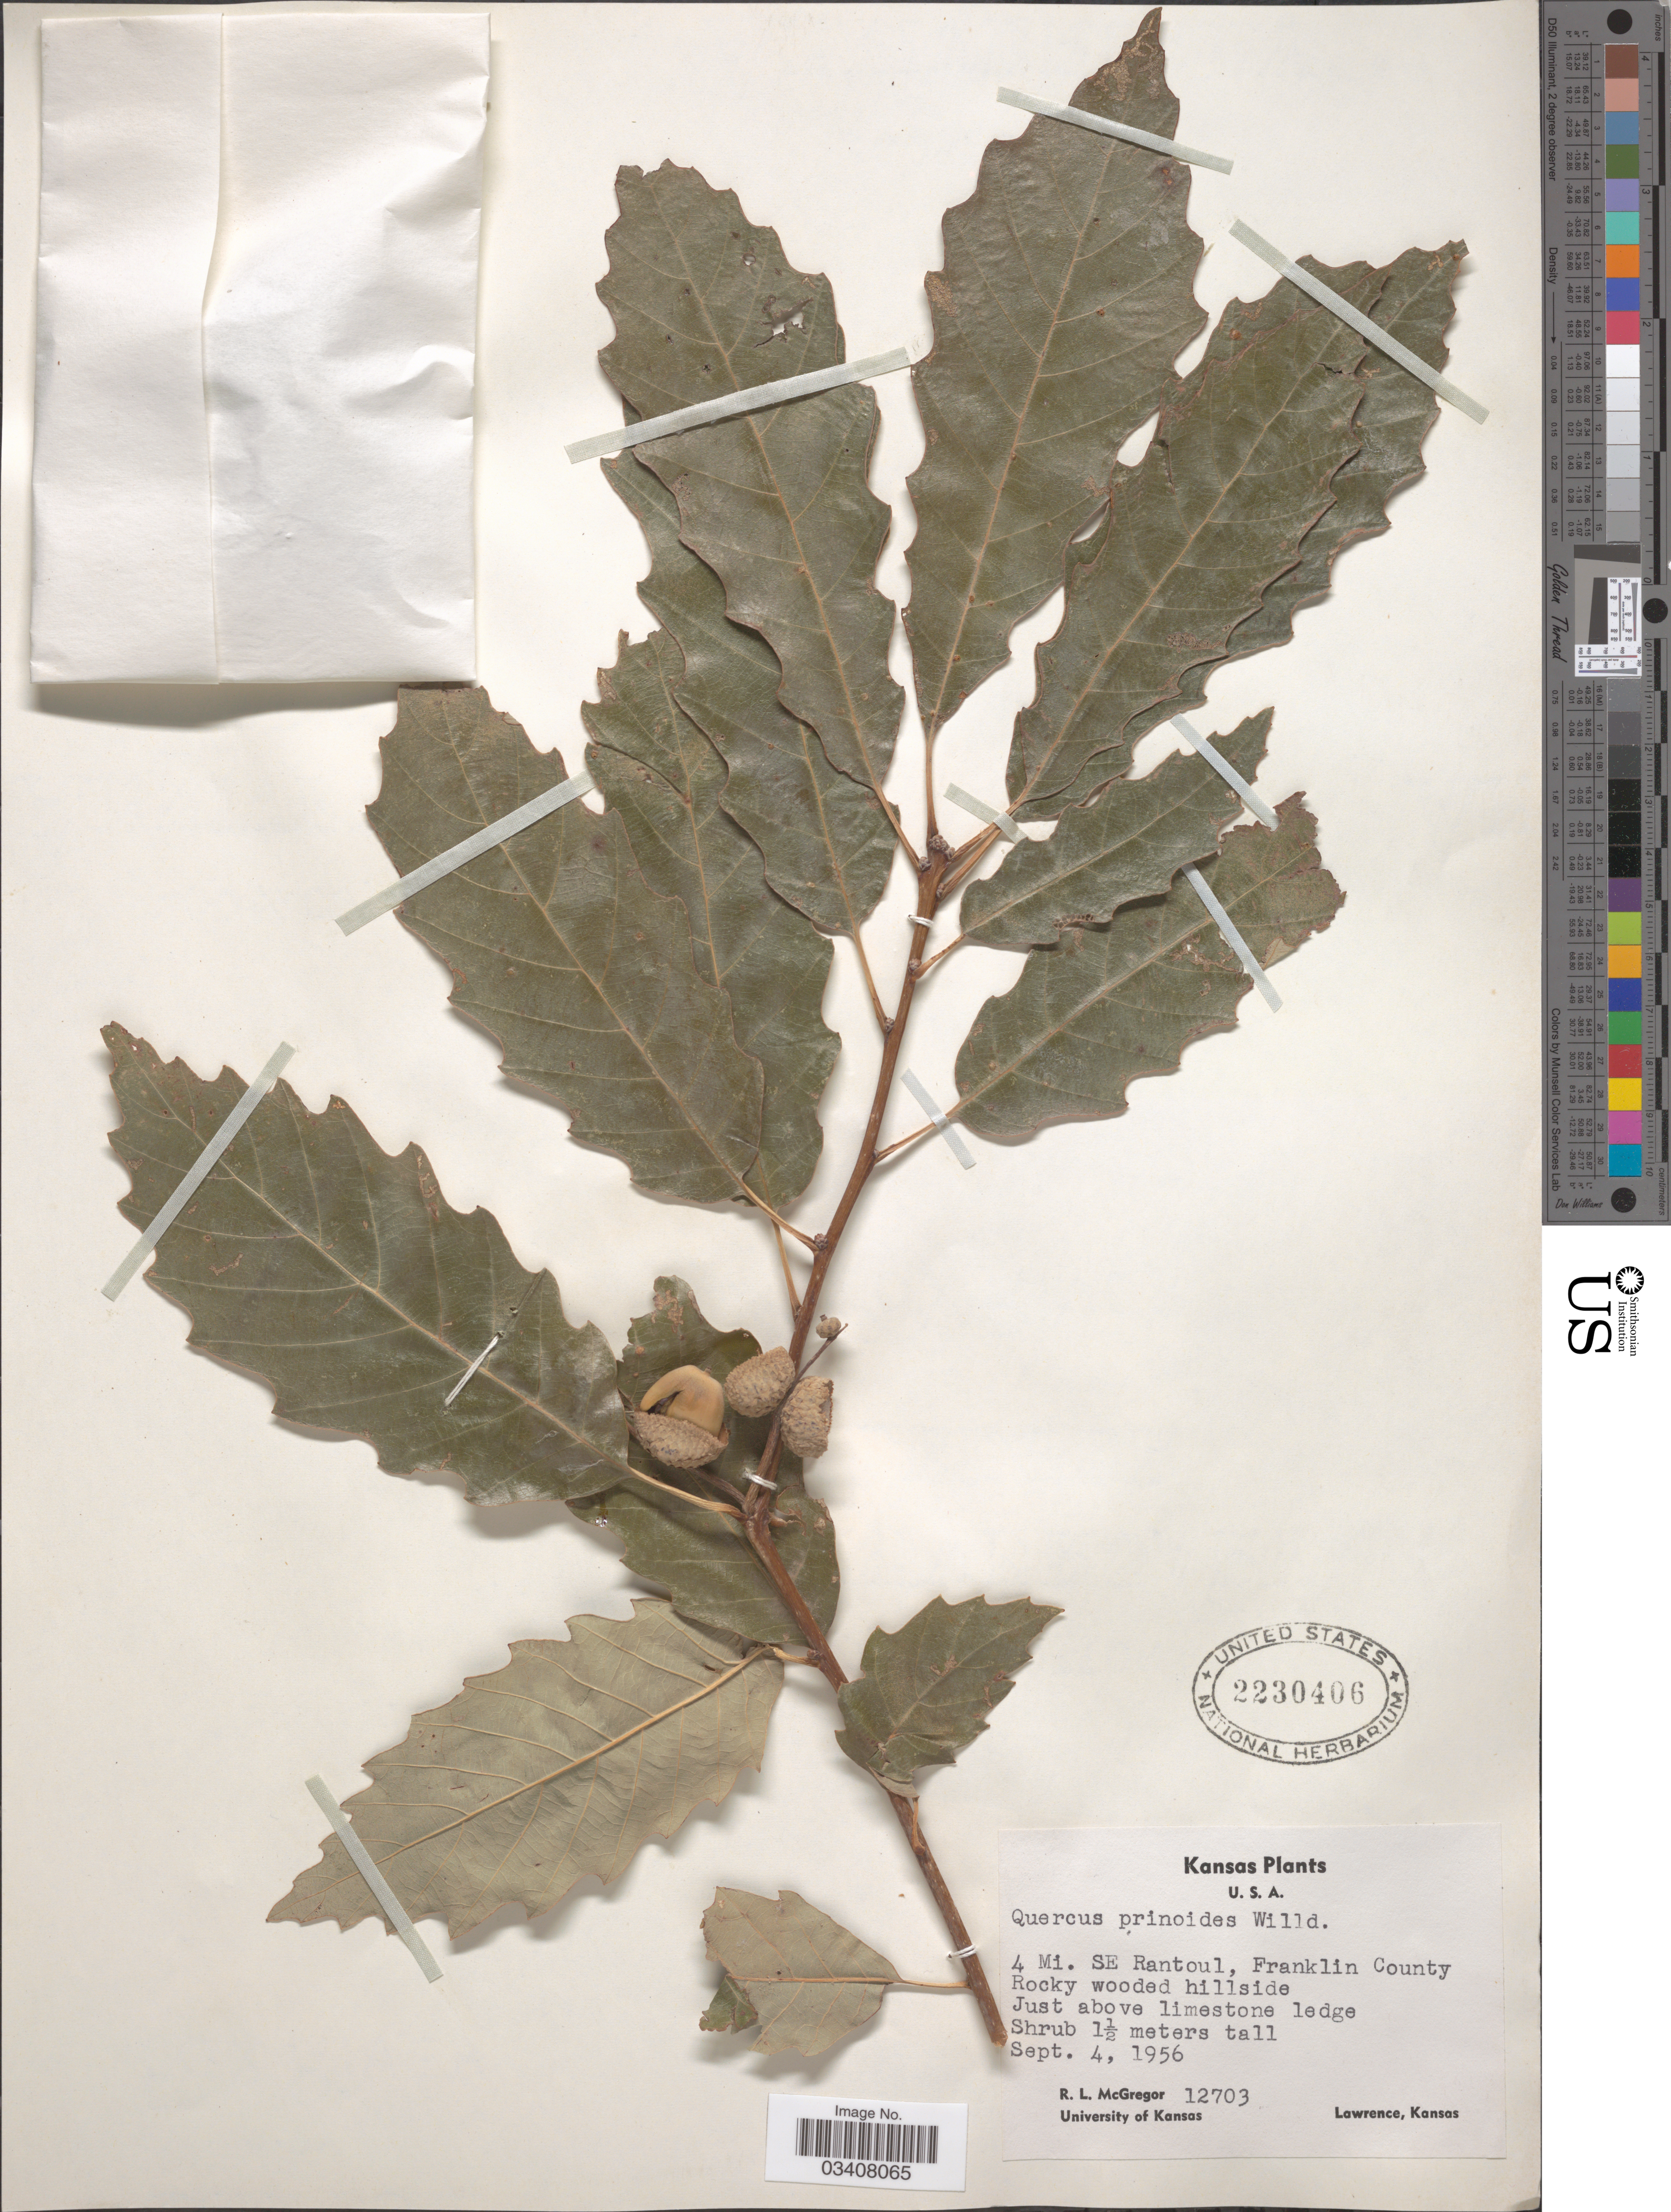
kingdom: Plantae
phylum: Tracheophyta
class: Magnoliopsida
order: Fagales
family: Fagaceae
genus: Quercus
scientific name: Quercus prinoides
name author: Willd.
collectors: R. McGregor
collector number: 12703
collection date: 1956-09-04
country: United States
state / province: Kansas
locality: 4 Mi. SE Rantoul, Franklin County Rocky wooded hiilside. Just above limestone edge.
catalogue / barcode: US 2230406